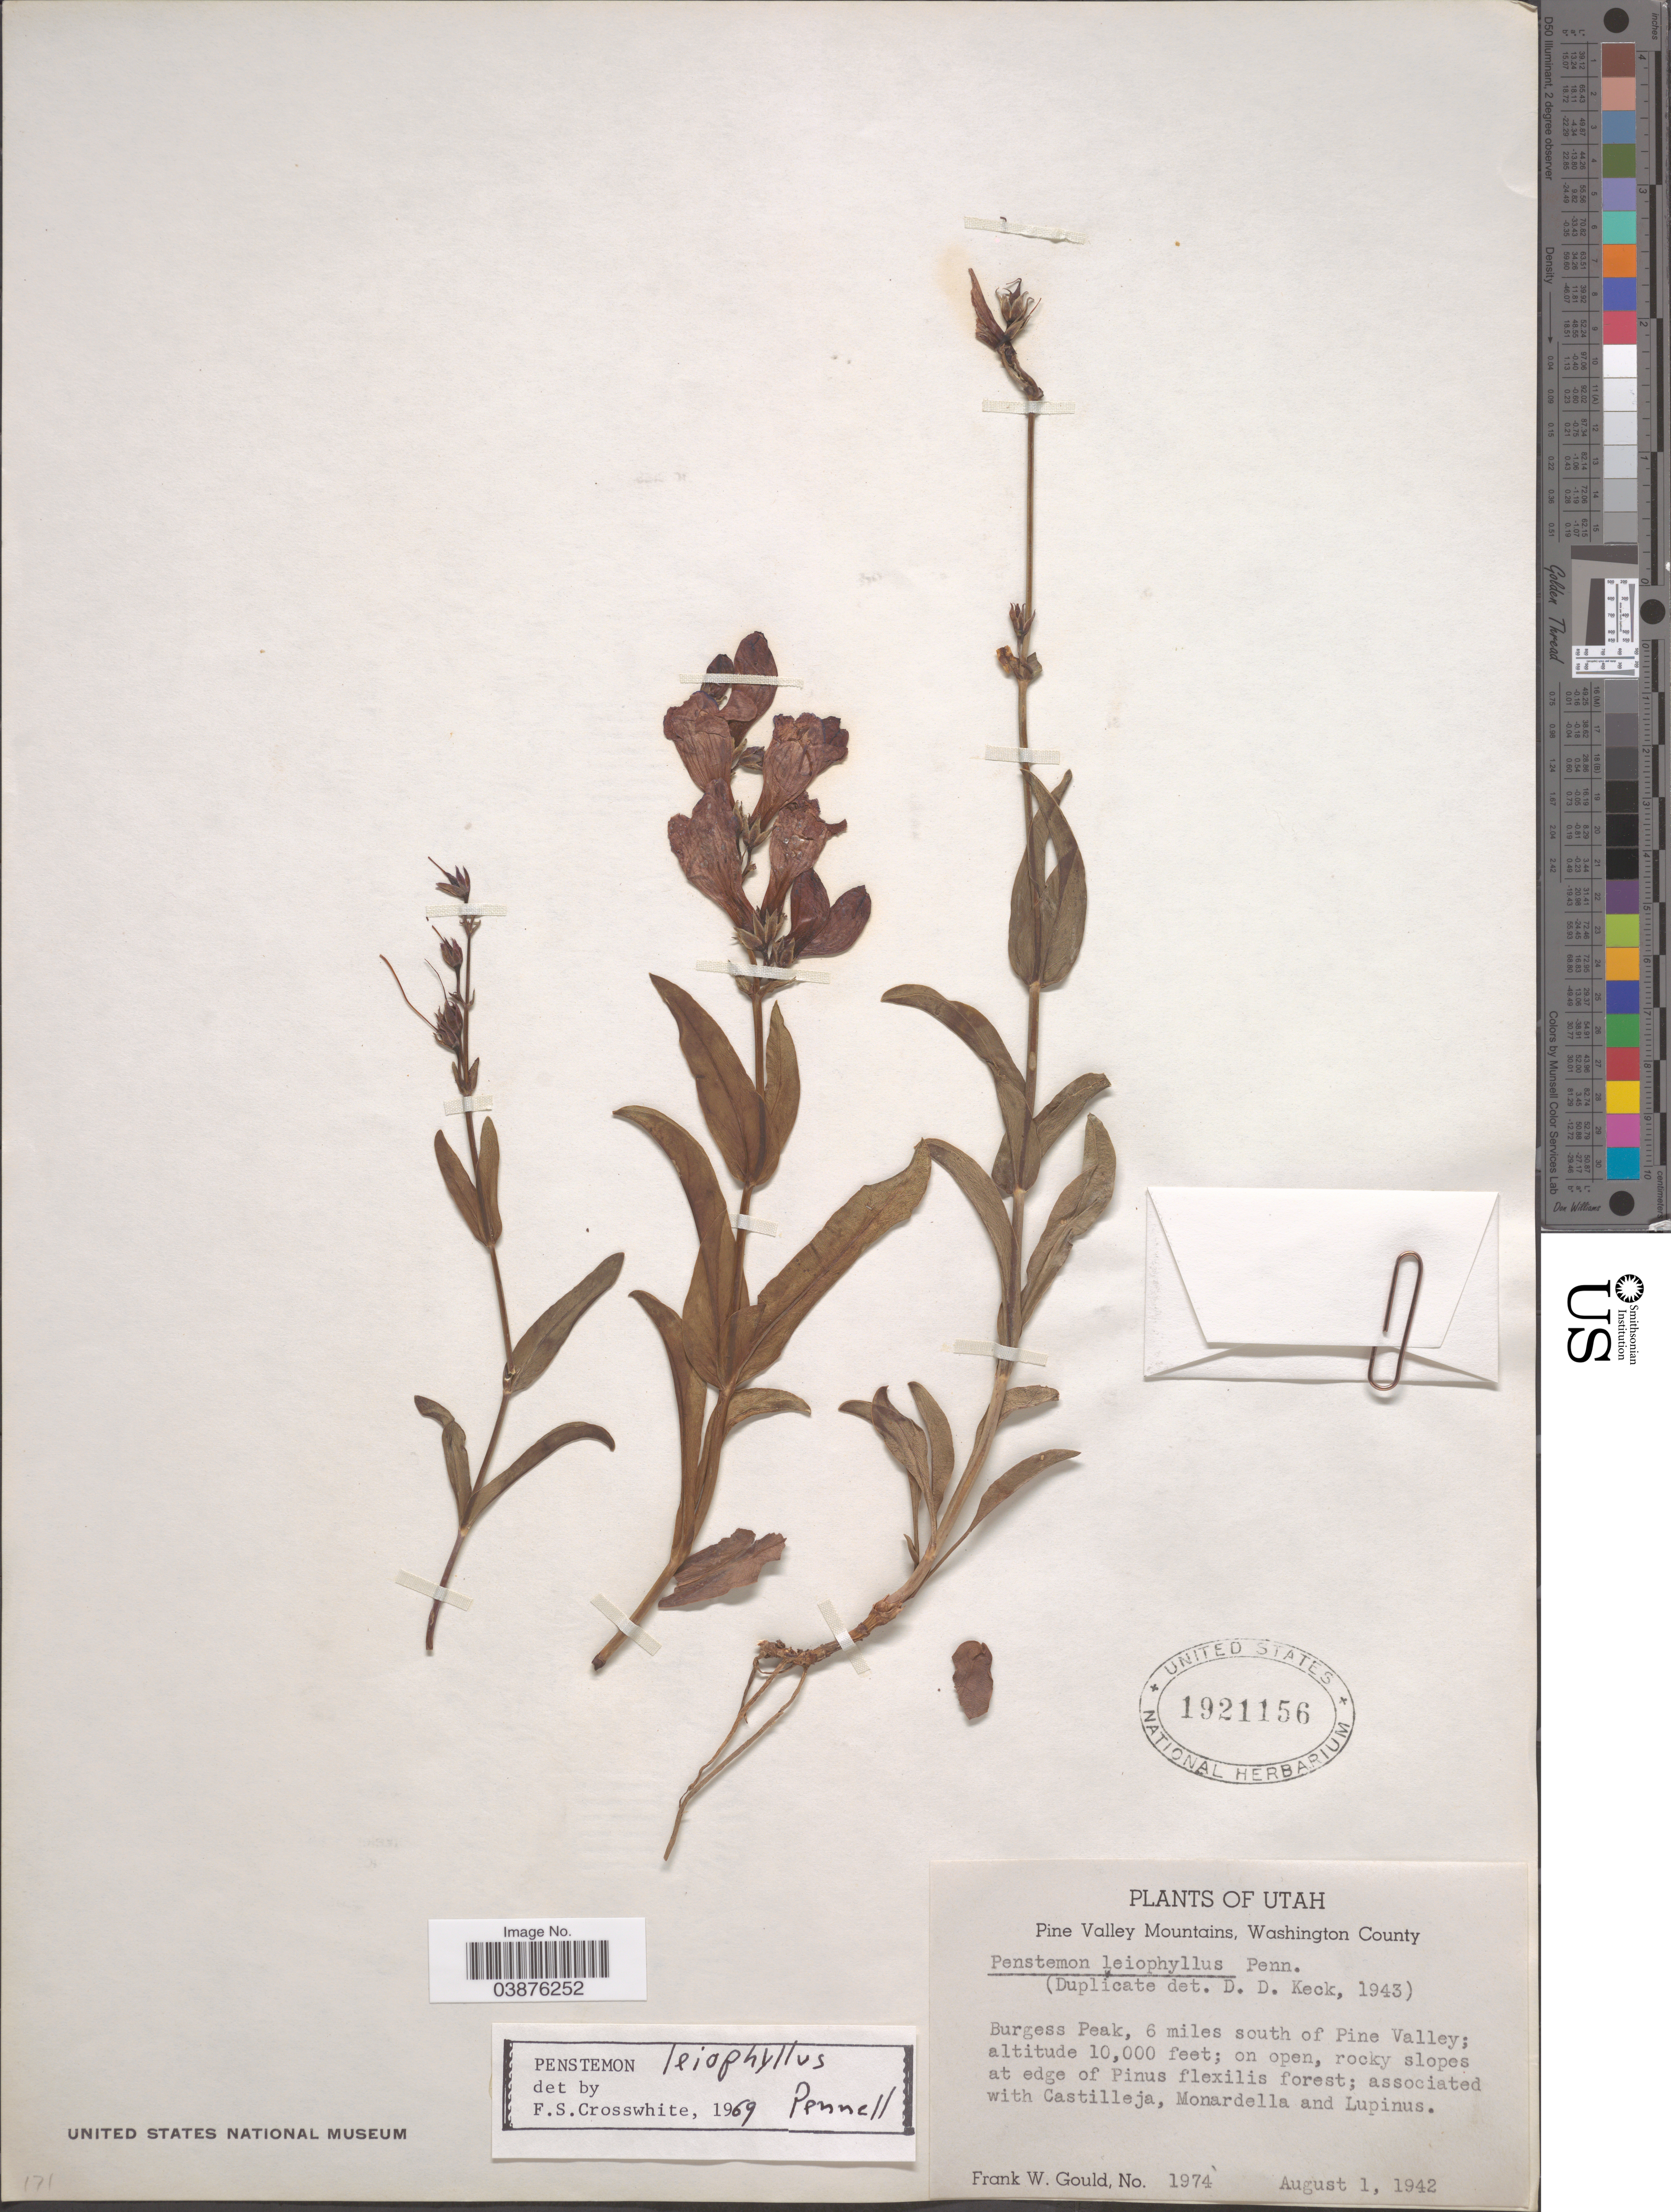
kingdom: Plantae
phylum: Tracheophyta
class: Magnoliopsida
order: Lamiales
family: Plantaginaceae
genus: Penstemon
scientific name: Penstemon leiophyllus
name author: Pennell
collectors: F. W. Gould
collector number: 1974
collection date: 1942-08-01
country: United States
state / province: Utah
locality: Pine Valley Mountains, Washington County. Burgess Peak, 6 miles south of Pine Valley.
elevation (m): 3048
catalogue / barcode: US 1921156